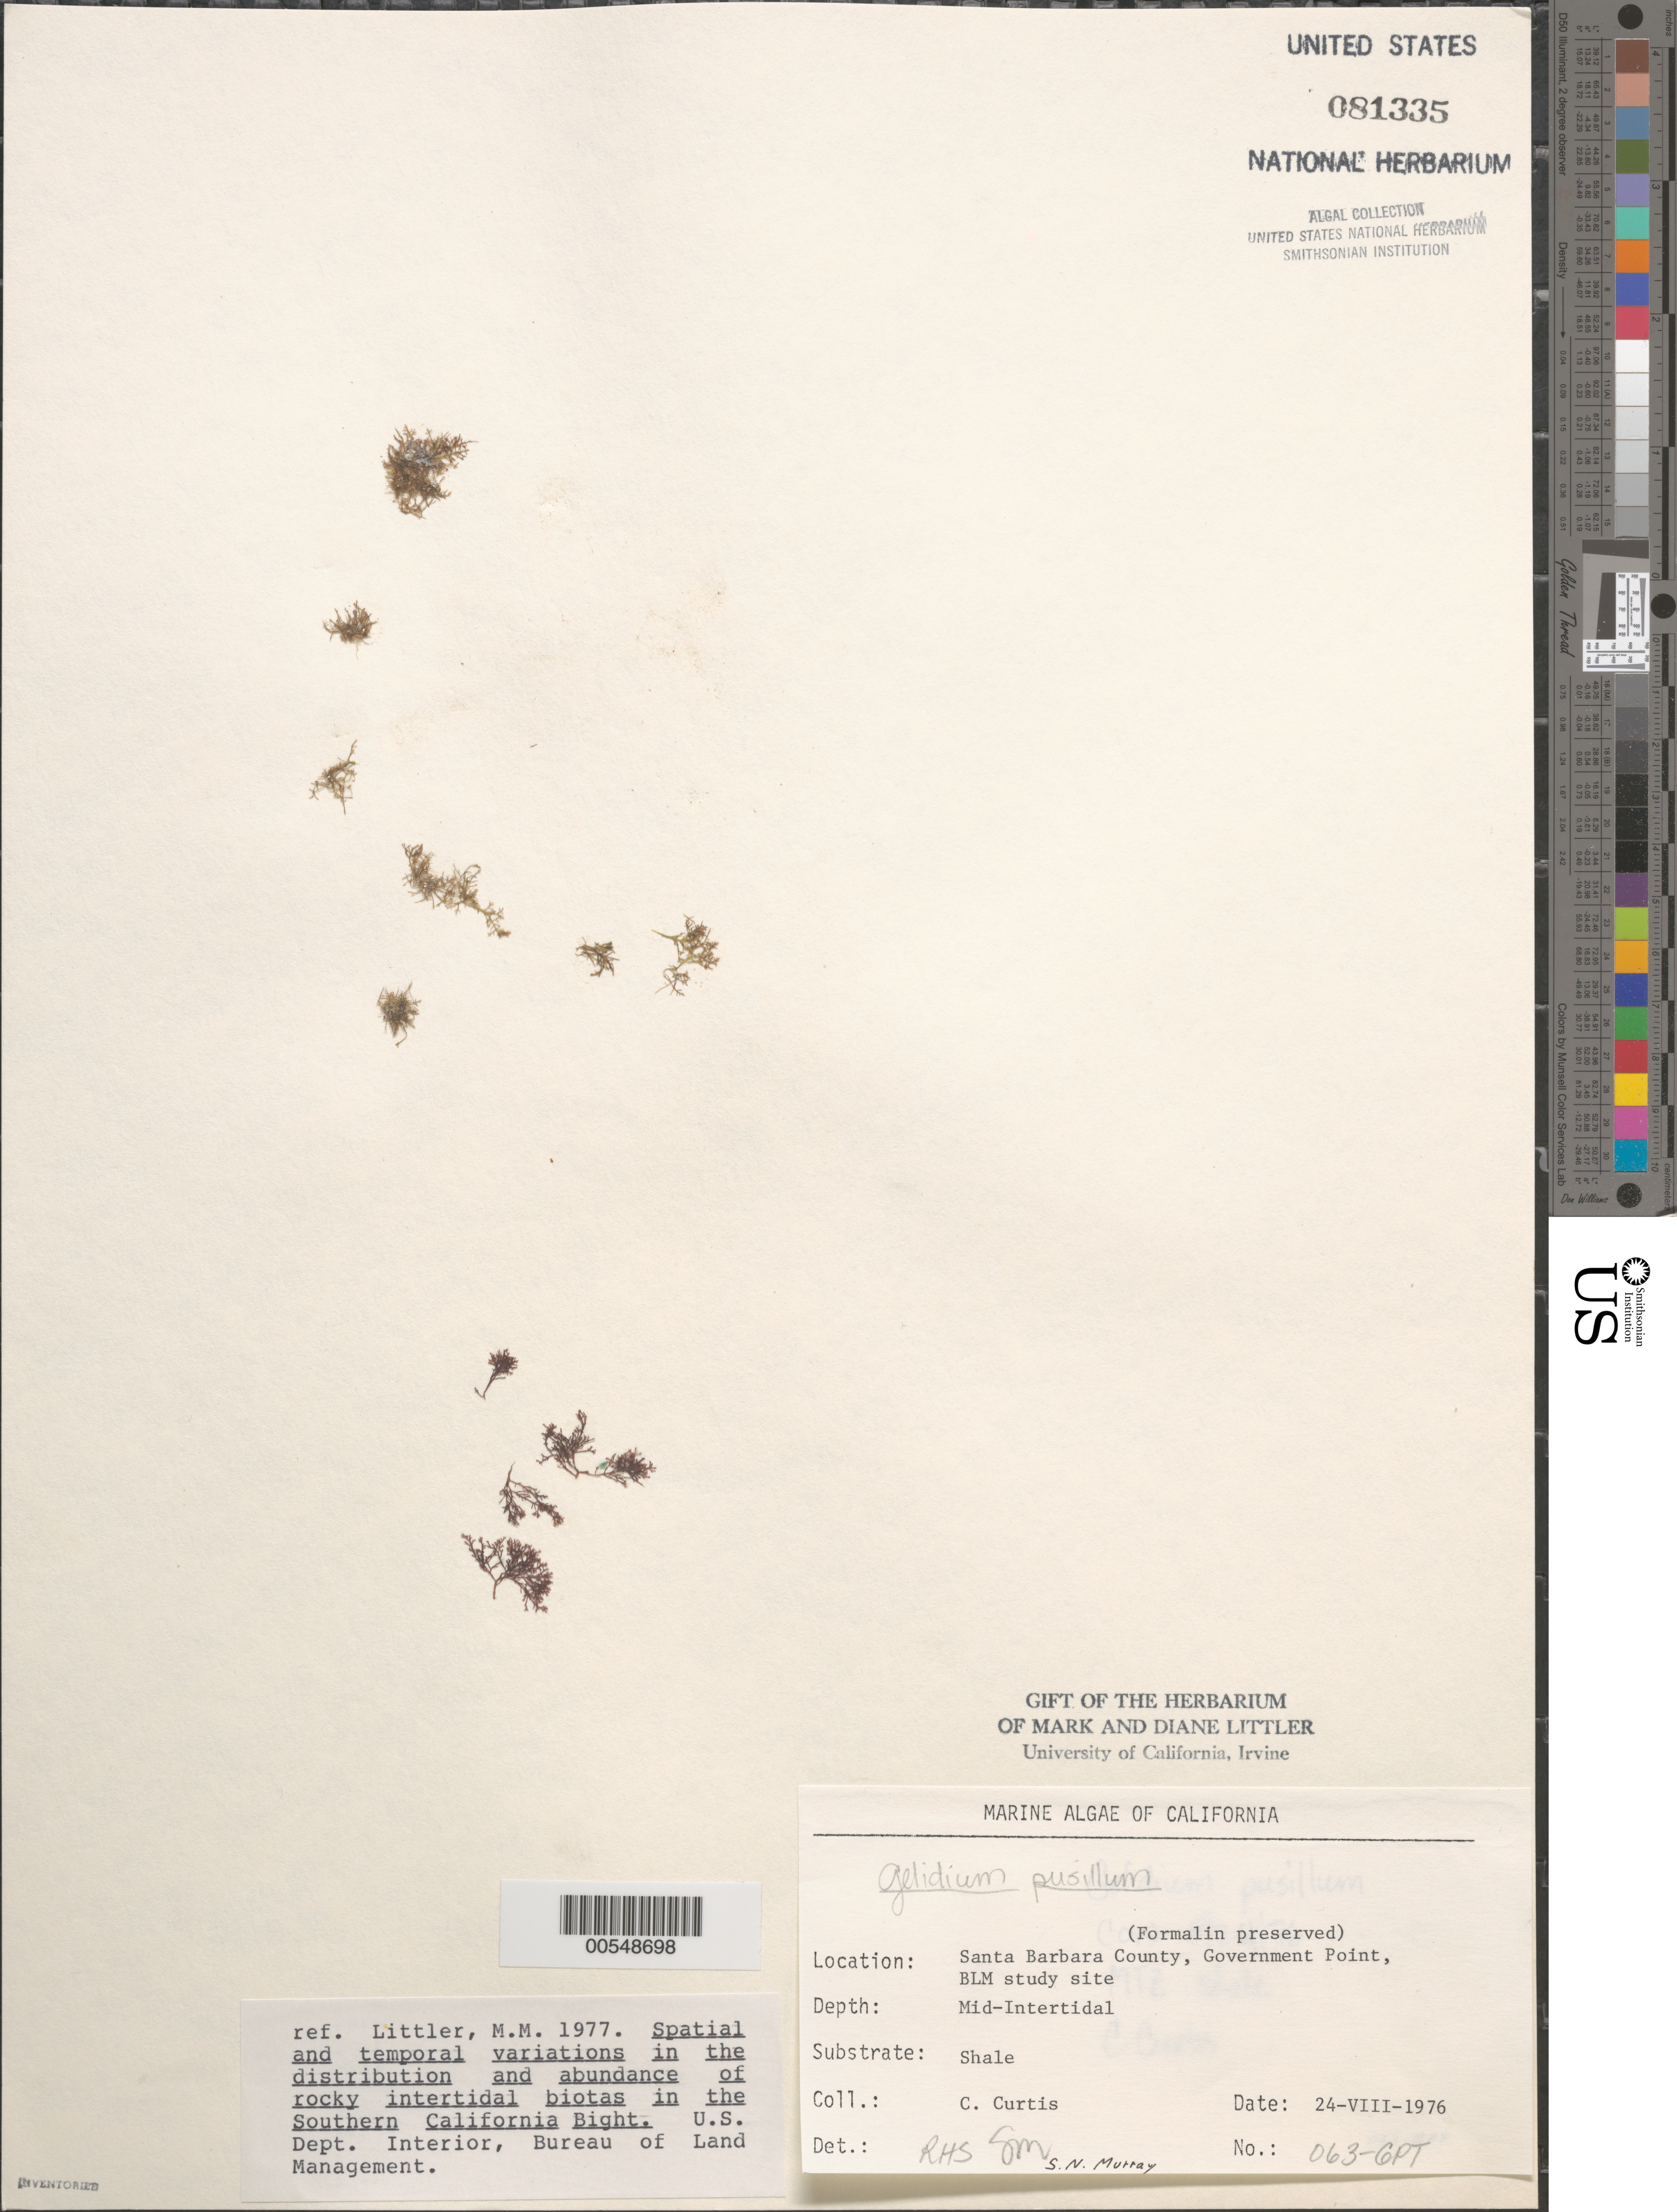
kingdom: Plantae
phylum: Rhodophyta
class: Florideophyceae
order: Gelidiales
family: Gelidiaceae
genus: Gelidium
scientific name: Gelidium pusillum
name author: (Stackh.) Le Jol.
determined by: Sims, Robert H.; Murray, S. N.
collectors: C. Curtis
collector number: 063-gpt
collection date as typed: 24 Aug 1976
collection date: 1976-08-24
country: United States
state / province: California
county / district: Santa Barbara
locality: Government Point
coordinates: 34 26'31"N, 120 24'06"W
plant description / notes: BLM-SOCALBIGHT Rocky Intertidal Survey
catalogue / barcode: US 81335